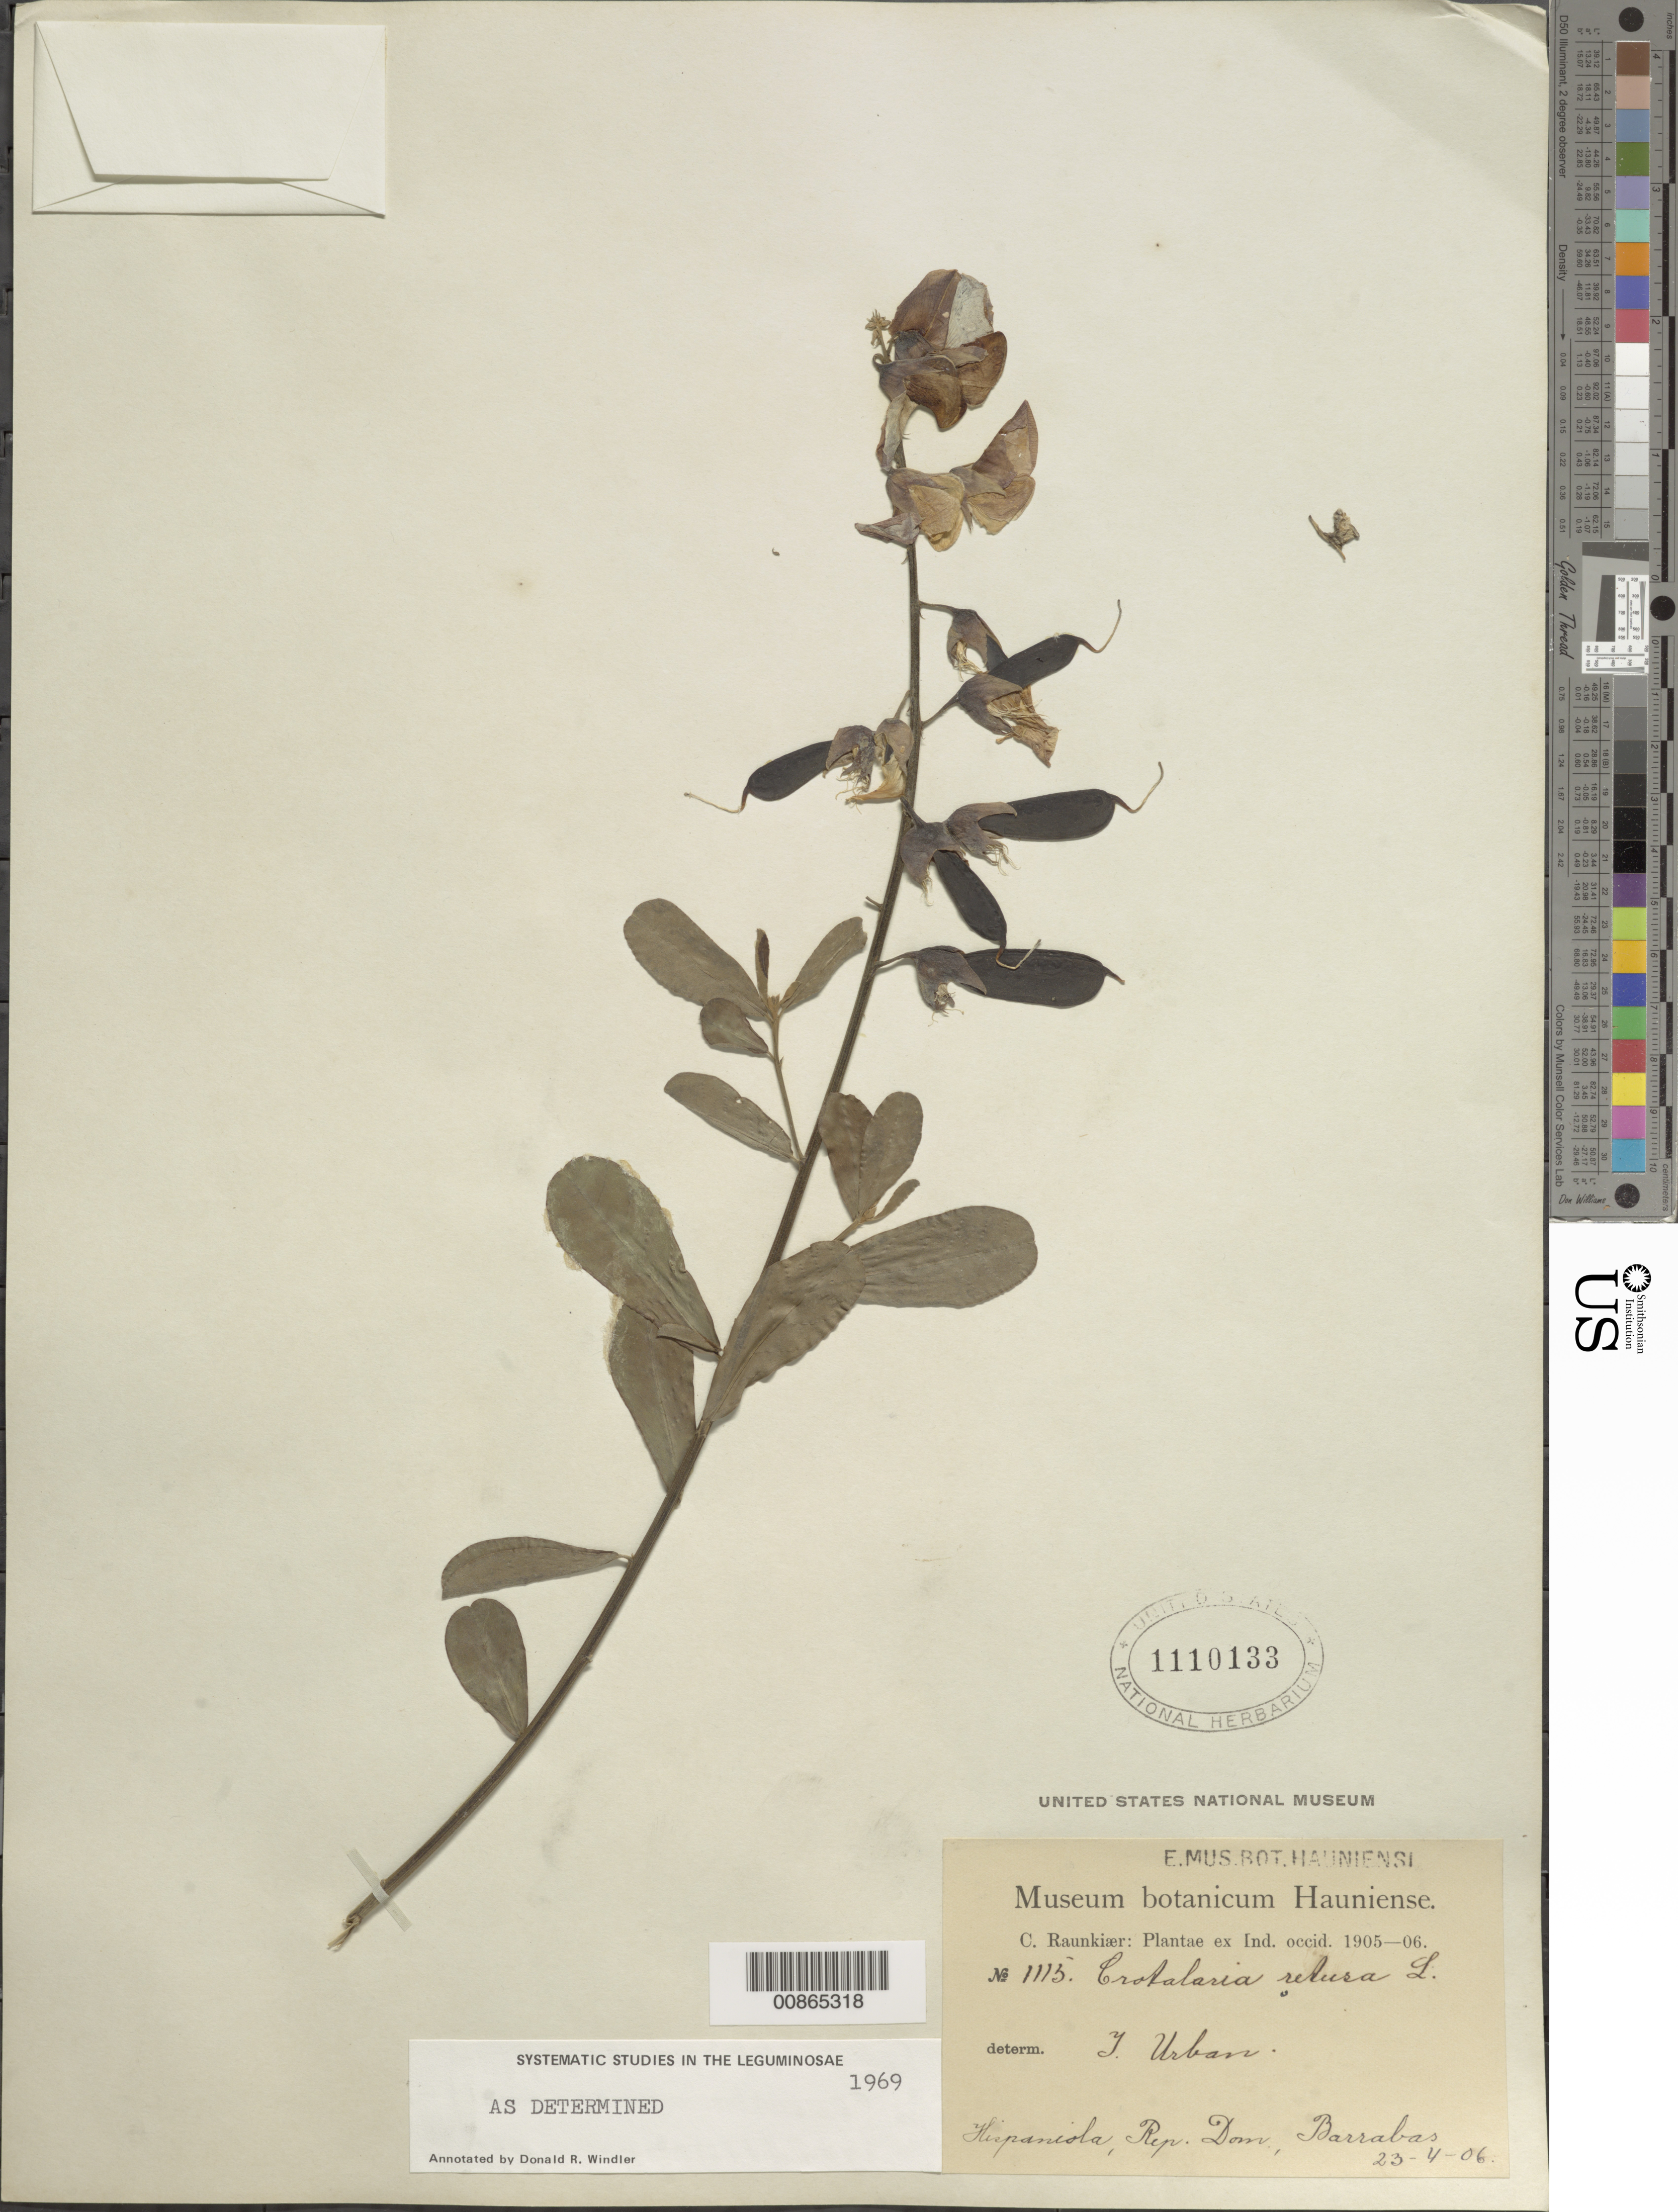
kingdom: Plantae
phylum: Tracheophyta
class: Magnoliopsida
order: Fabales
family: Fabaceae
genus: Crotalaria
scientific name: Crotalaria retusa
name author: L.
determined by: Windler, D. R.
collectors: C. C. Raunkiaer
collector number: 1115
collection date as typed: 23 Apr 1906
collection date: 1906-04-23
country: Dominican Republic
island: Hispaniola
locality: Barrabas.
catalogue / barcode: US 1110133